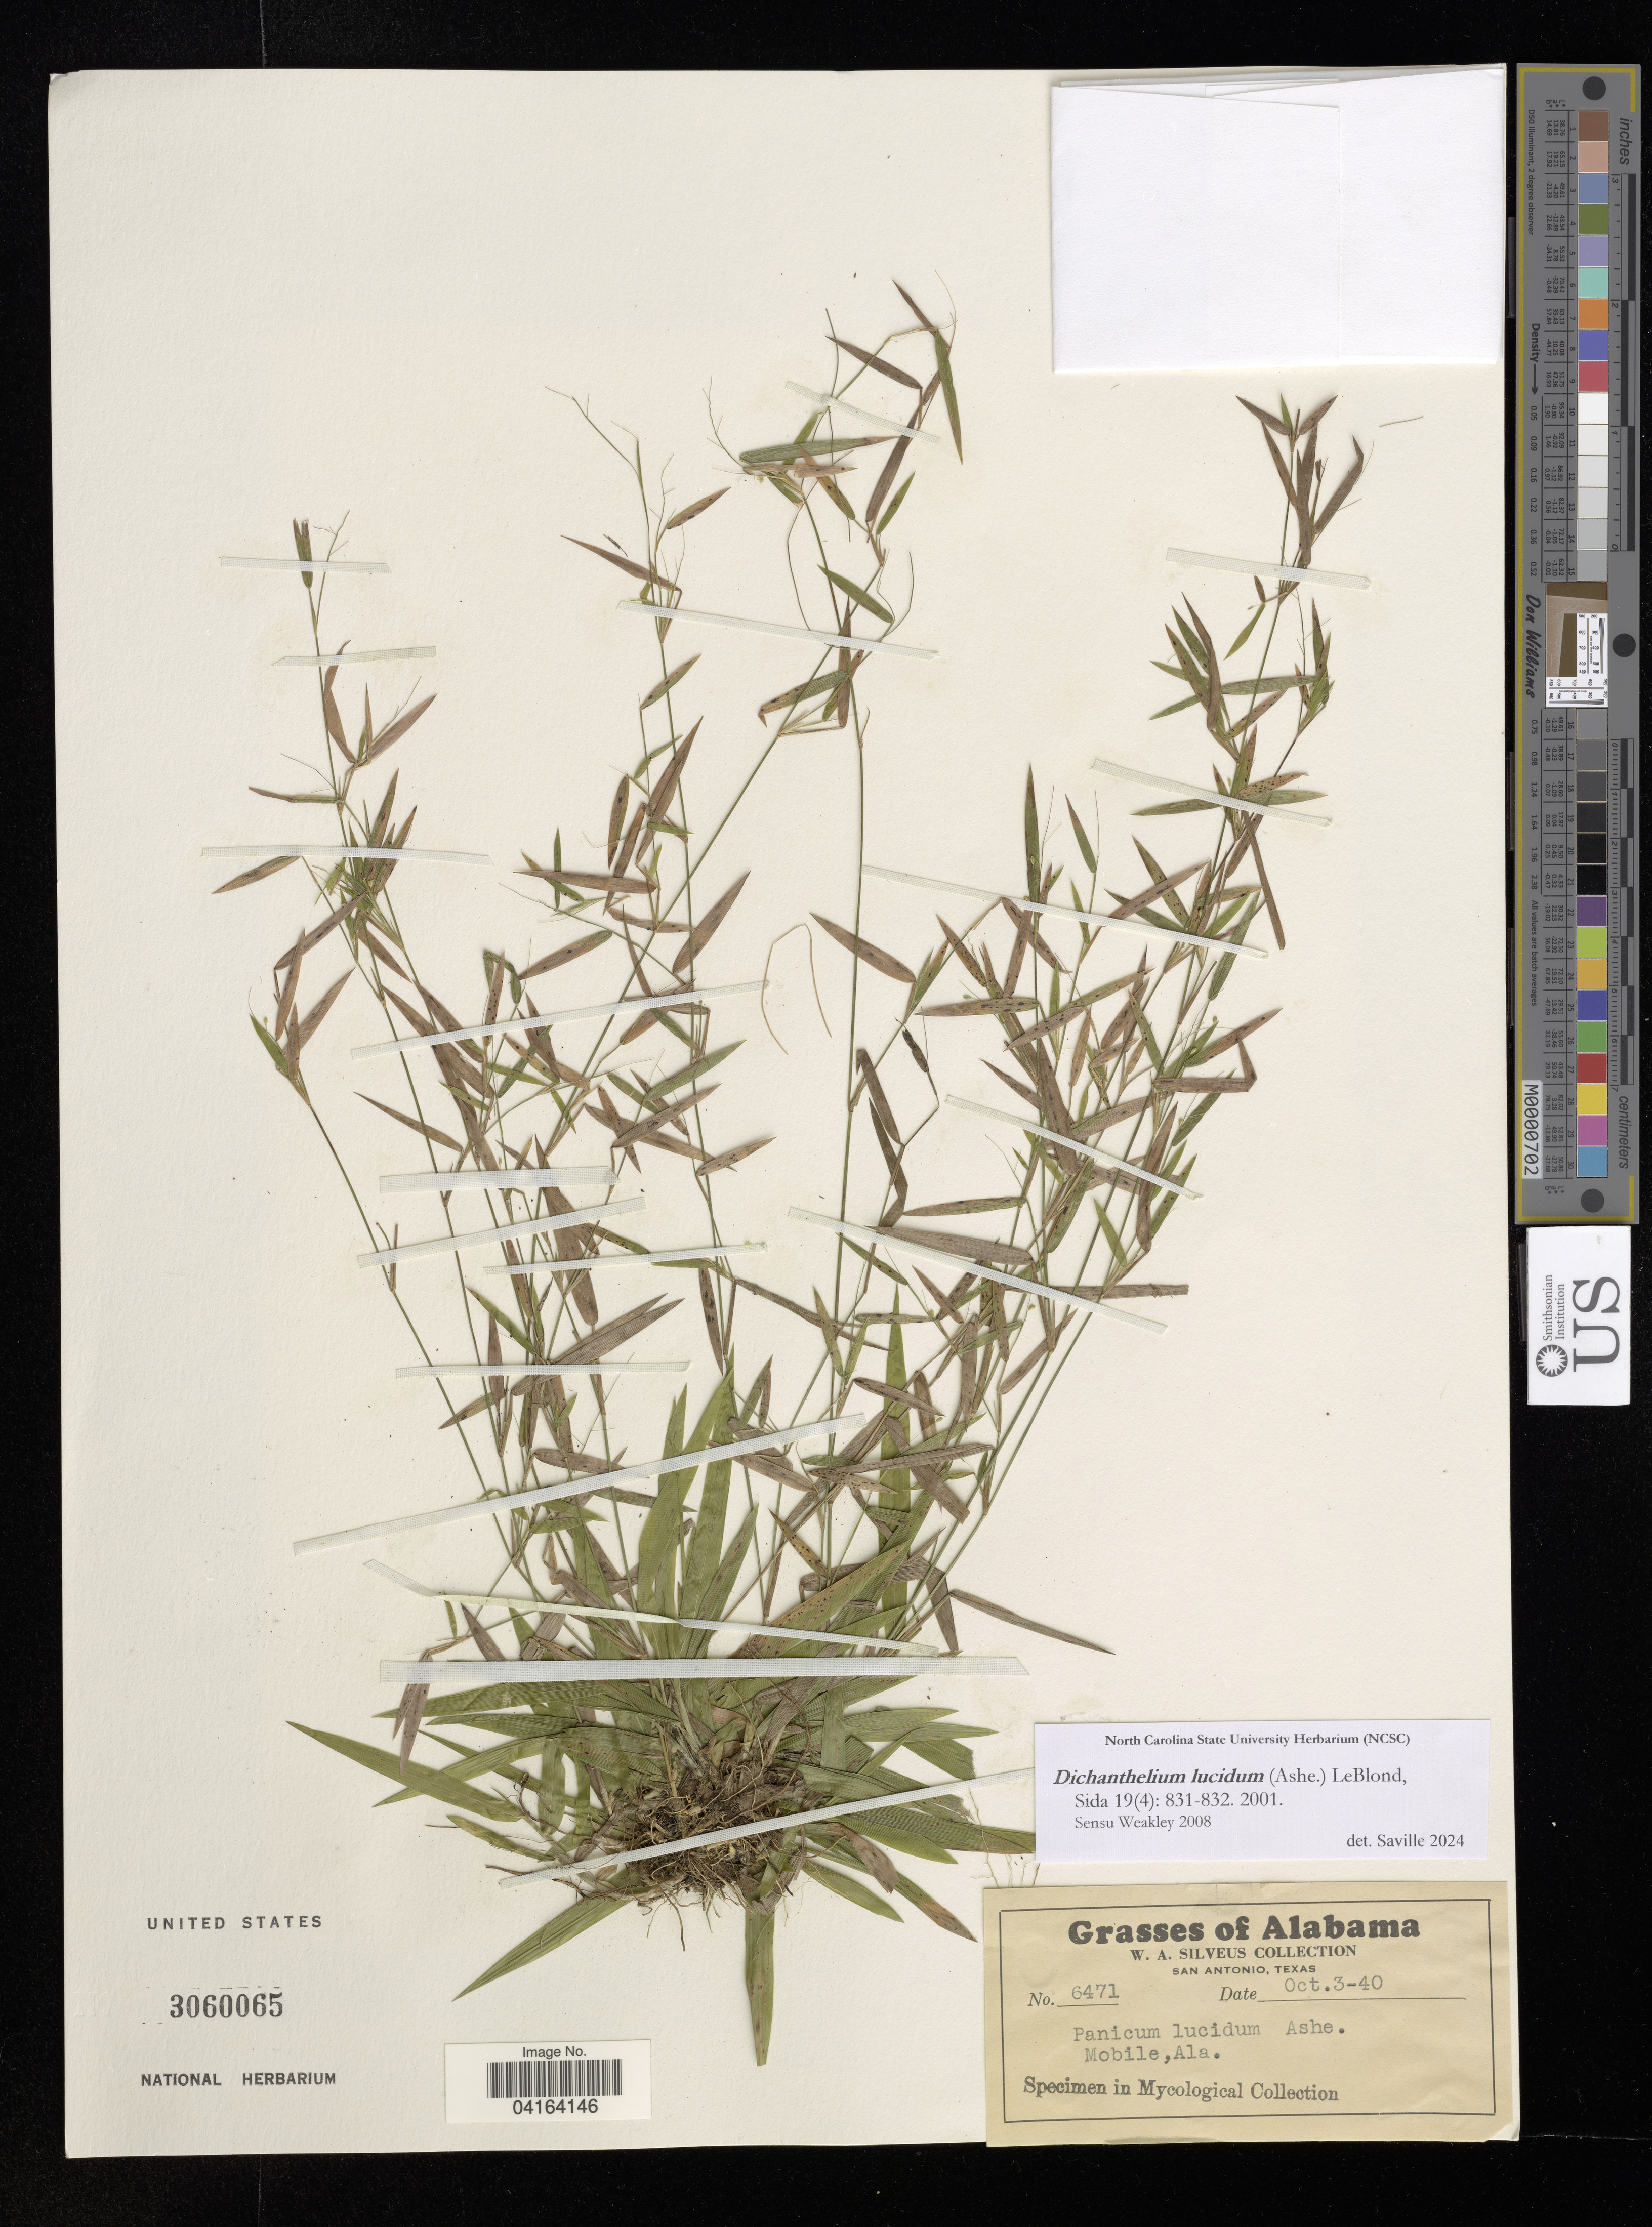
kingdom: Plantae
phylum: Tracheophyta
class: Liliopsida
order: Poales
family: Poaceae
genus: Dichanthelium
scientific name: Dichanthelium lucidum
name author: (Ashe) LeBlond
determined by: Saville, A. C., (NCSC), North Carolina State University (UNITED STATES)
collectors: W. Silveus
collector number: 6471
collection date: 1940-10-03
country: United States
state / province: Alabama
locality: Mobile.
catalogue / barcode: US 3060065